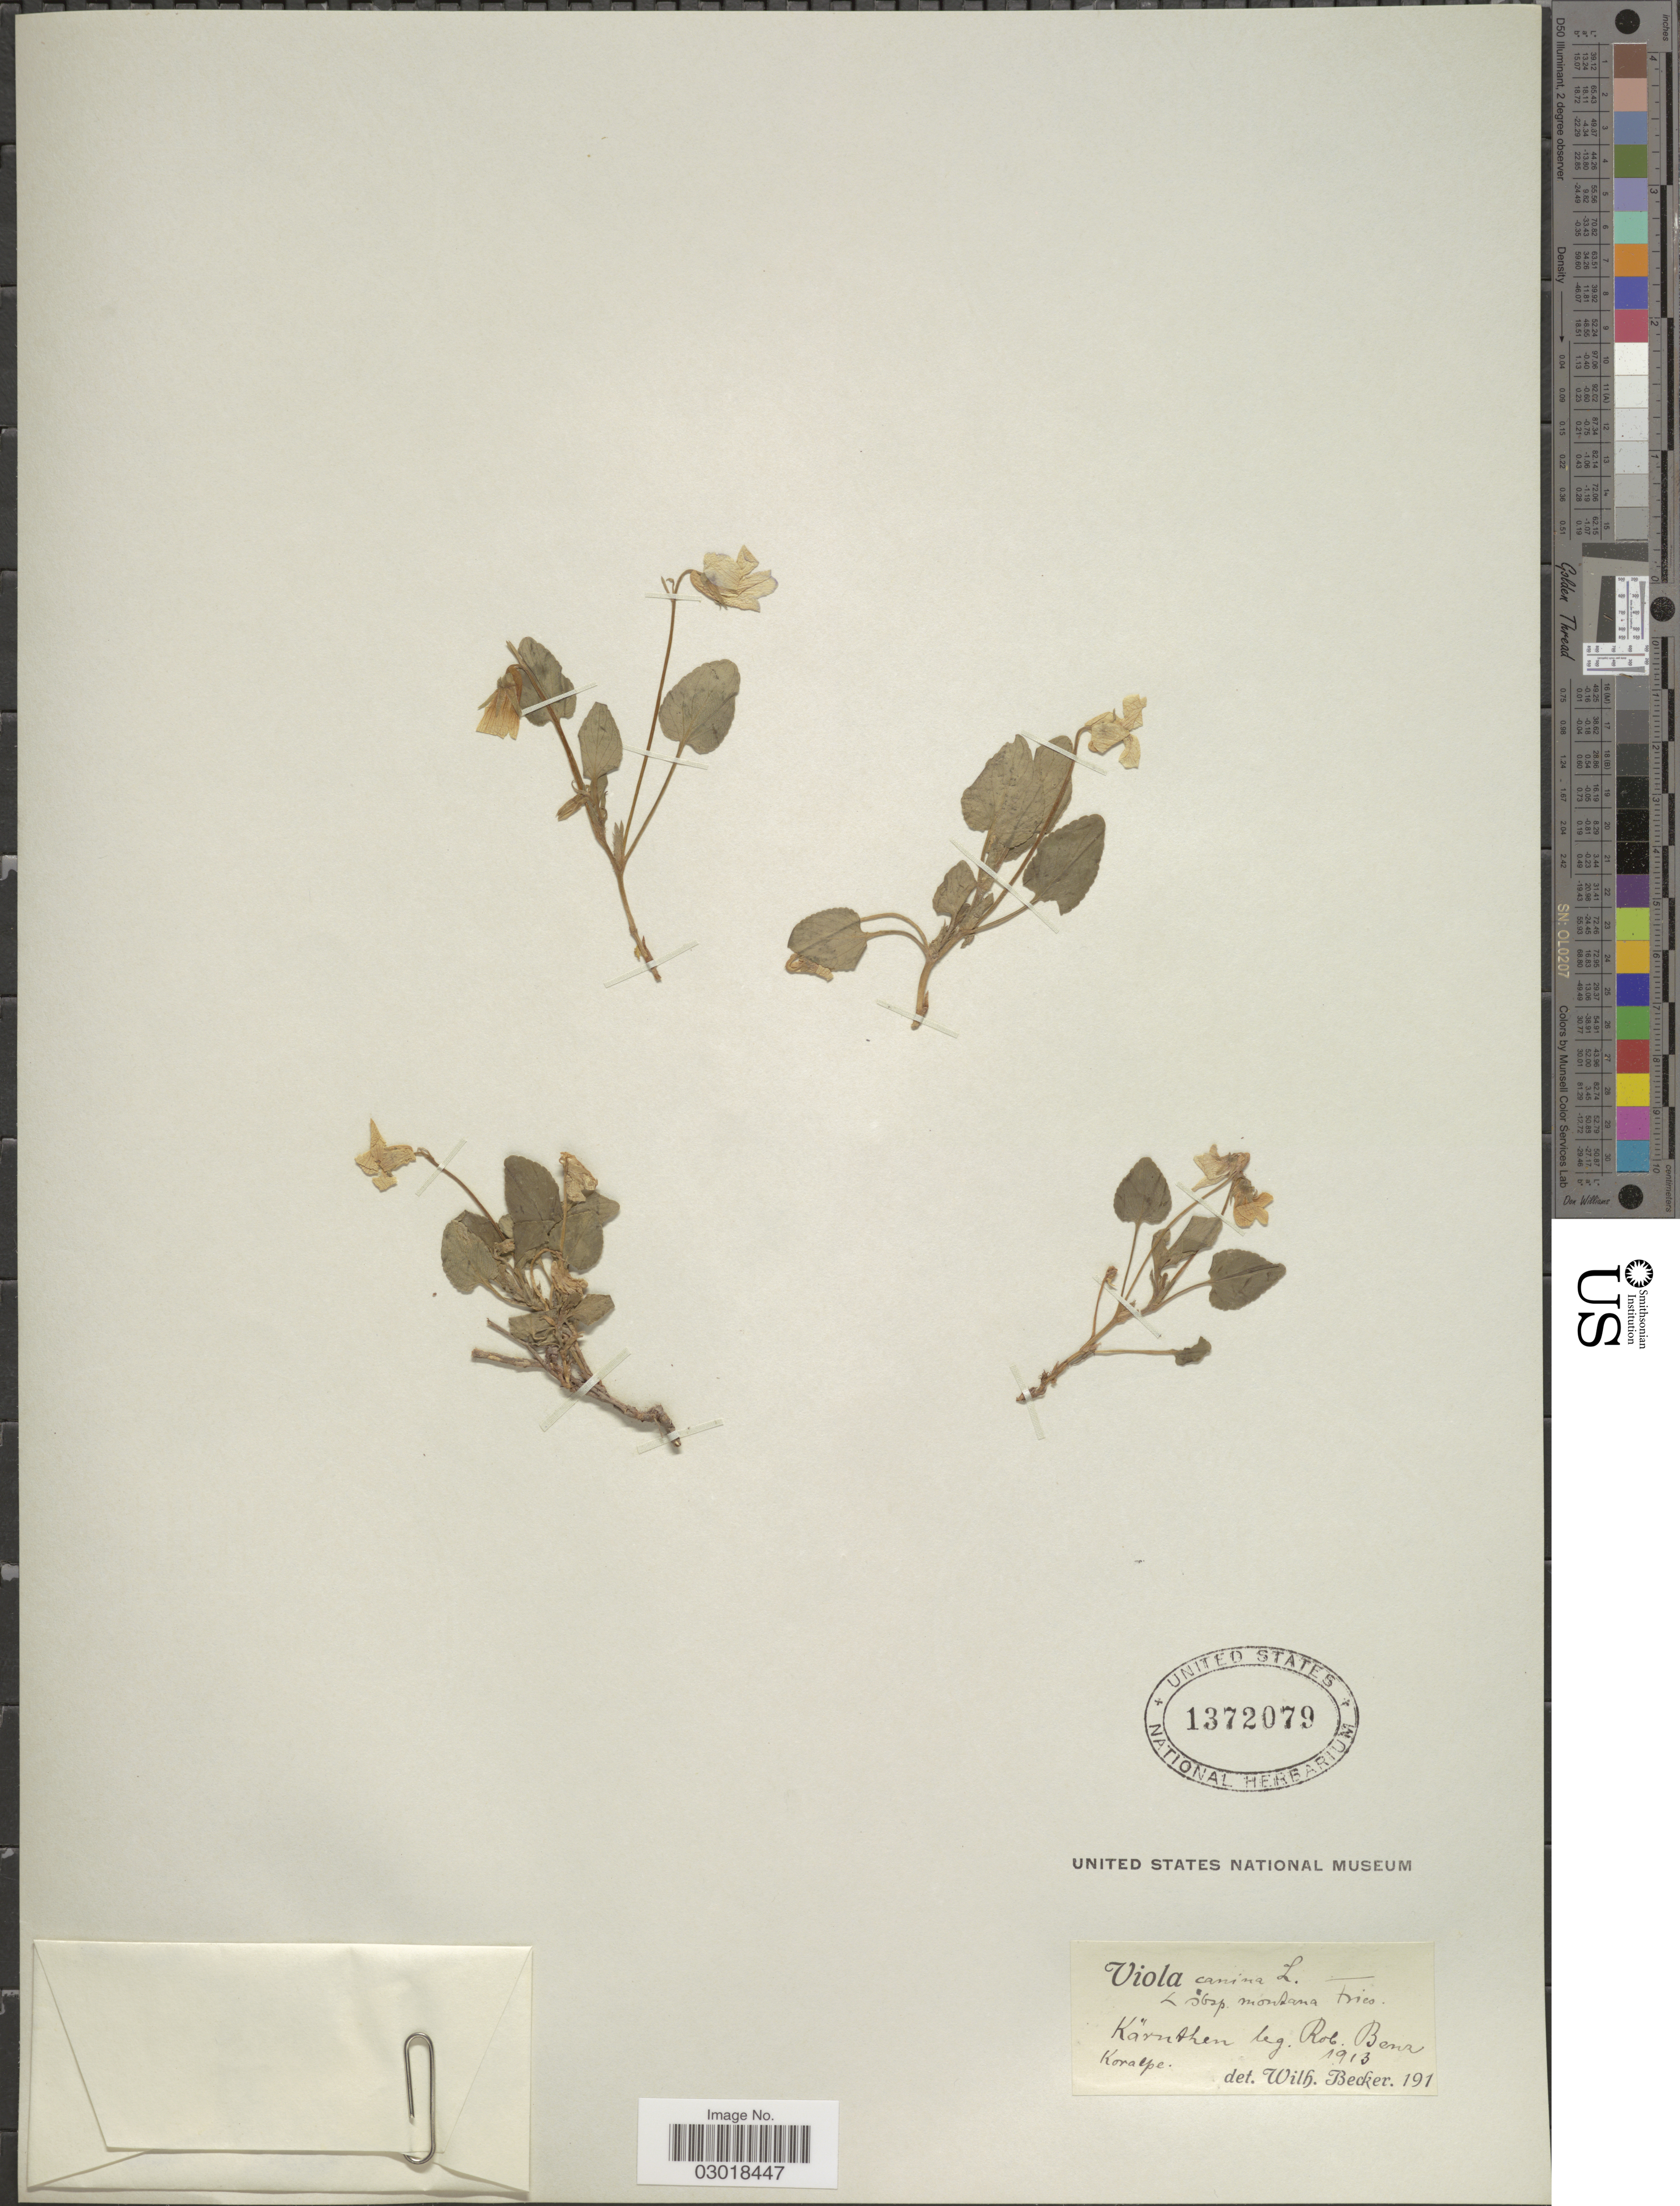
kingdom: Plantae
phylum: Tracheophyta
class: Magnoliopsida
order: Malpighiales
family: Violaceae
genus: Viola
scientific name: Viola canina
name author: L.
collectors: R. Benz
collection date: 1913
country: Austria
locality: Kärnthen. Koralpe.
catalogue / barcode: US 1372079